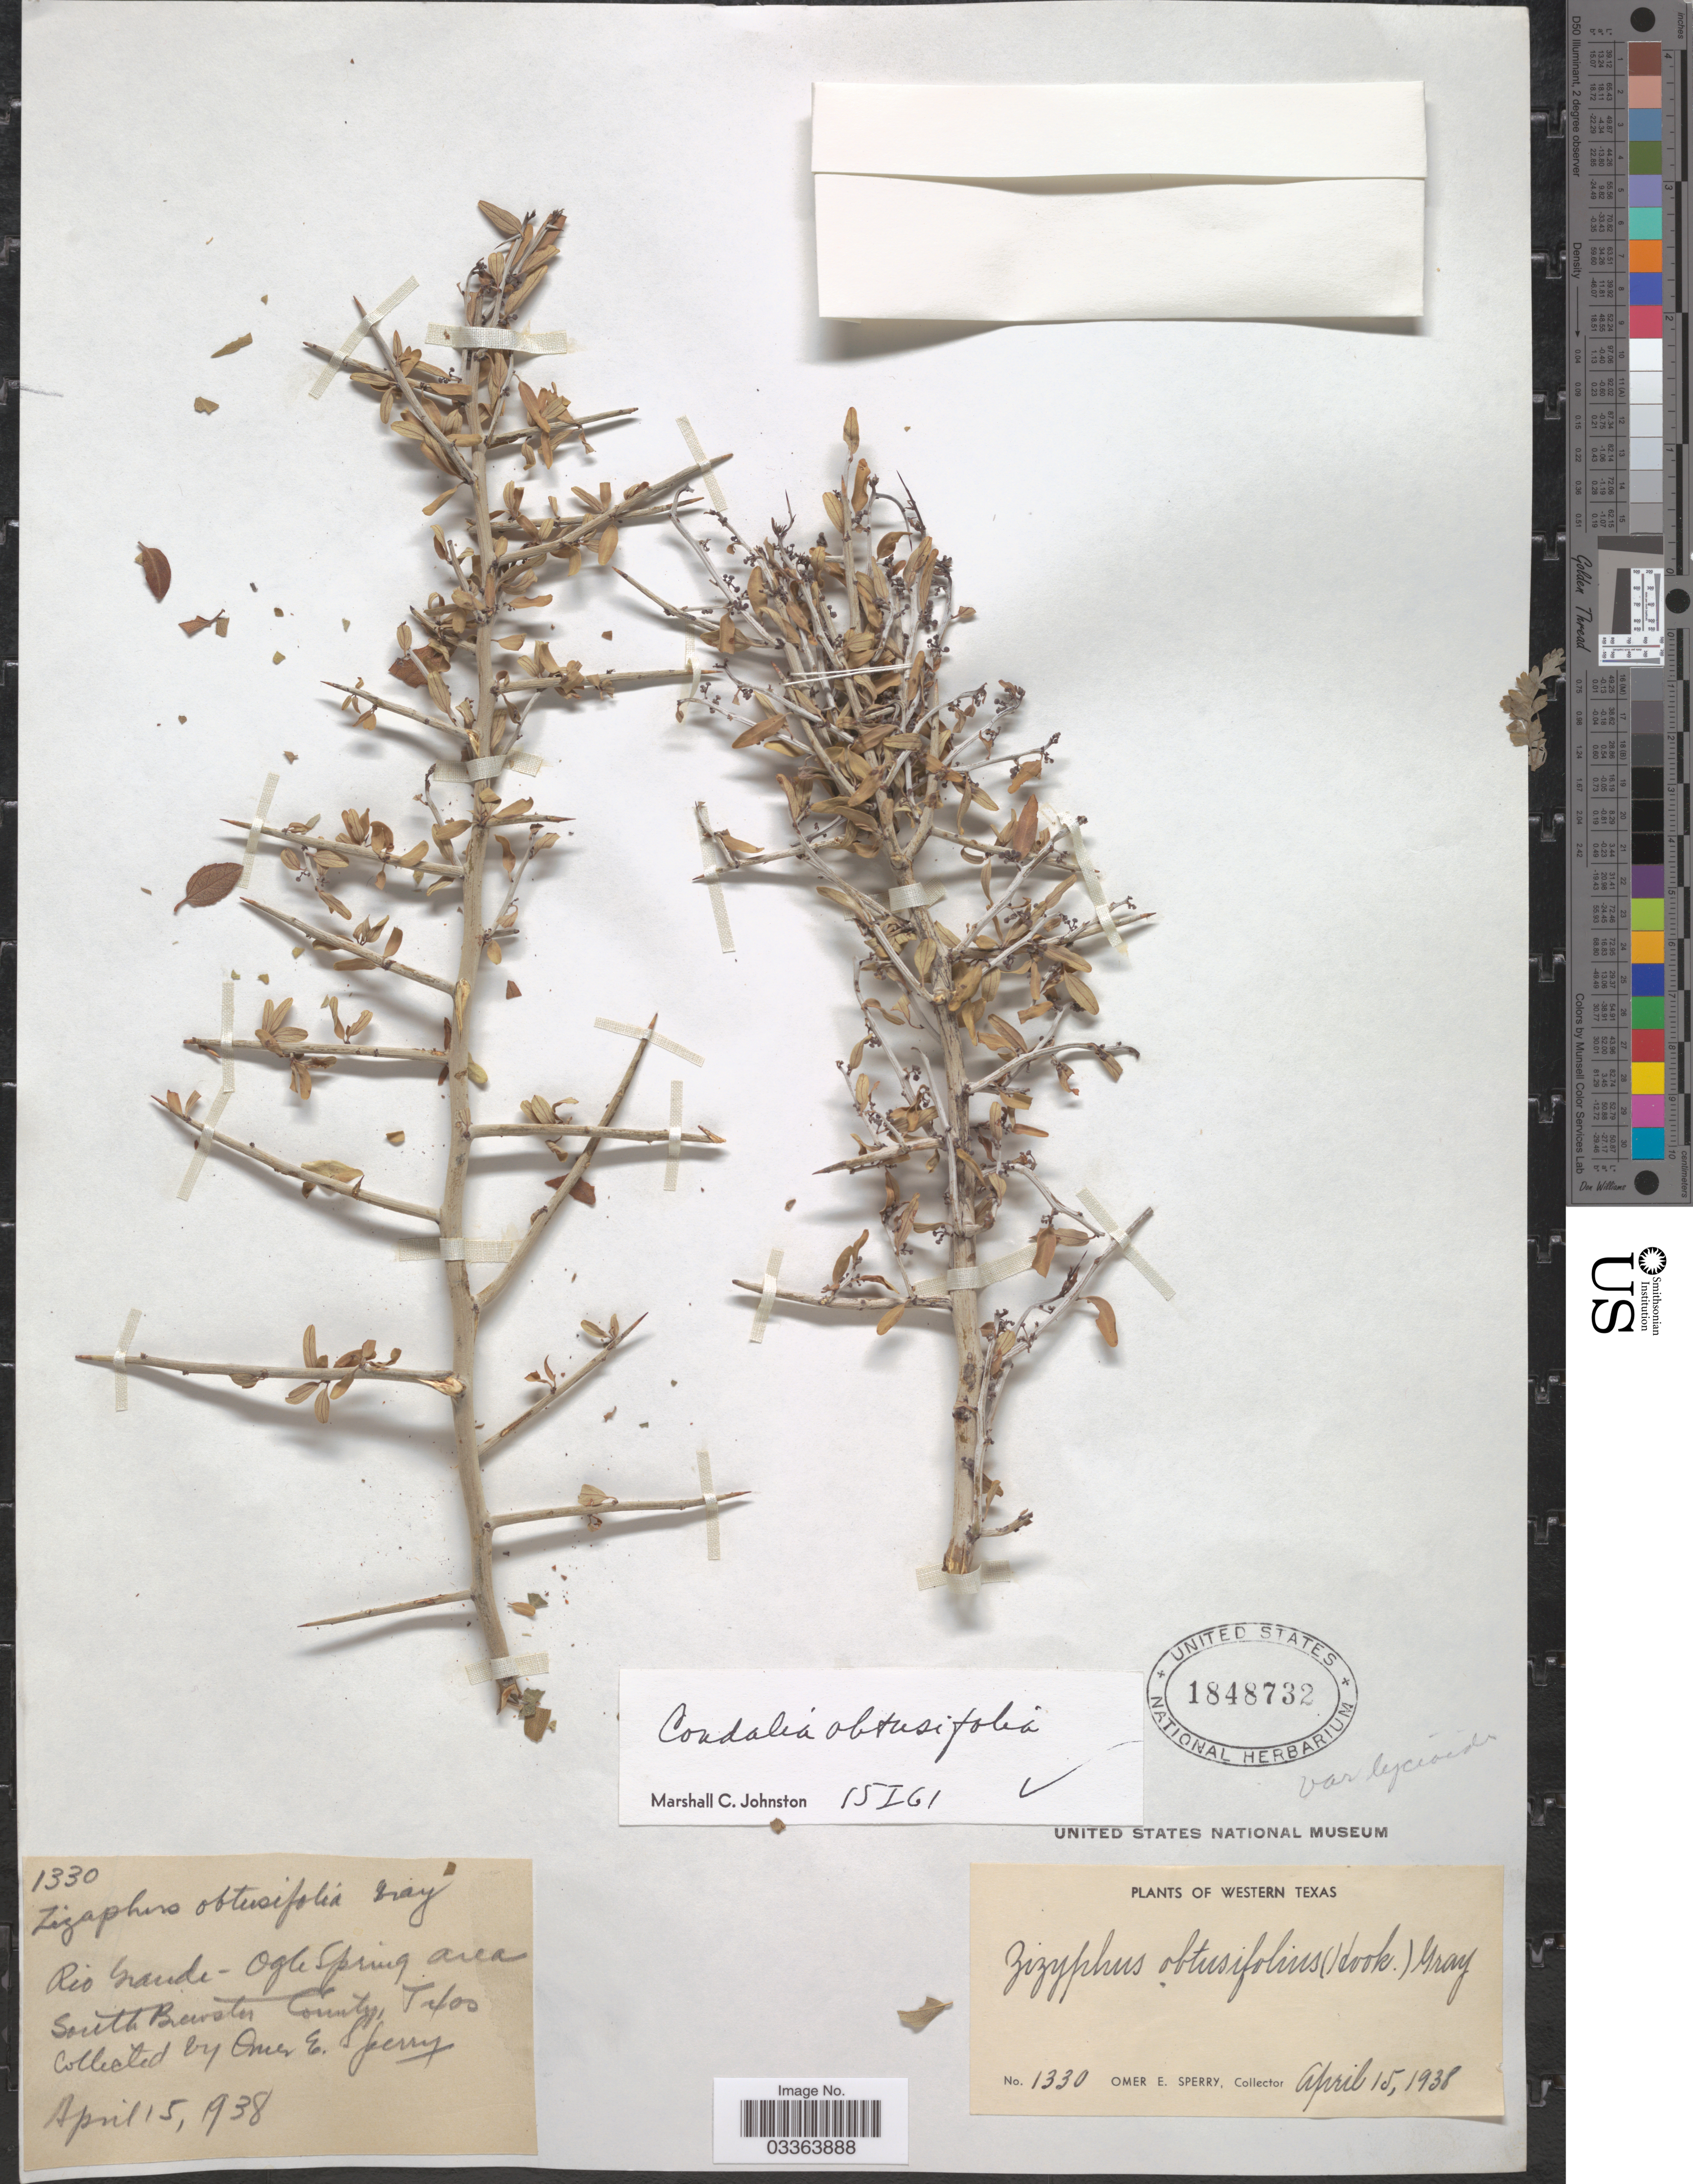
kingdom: Plantae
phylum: Tracheophyta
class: Magnoliopsida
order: Rosales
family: Rhamnaceae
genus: Sarcomphalus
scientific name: Sarcomphalus obtusifolius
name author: (Hook. ex Torr. & A. Gray) Hauenschild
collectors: O. E. Sperry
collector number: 1330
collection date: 1938-04-15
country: United States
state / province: Texas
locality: Western Texas. Rio Grande - Ogle Springs area. South Brewster County.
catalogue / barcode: US 1848732